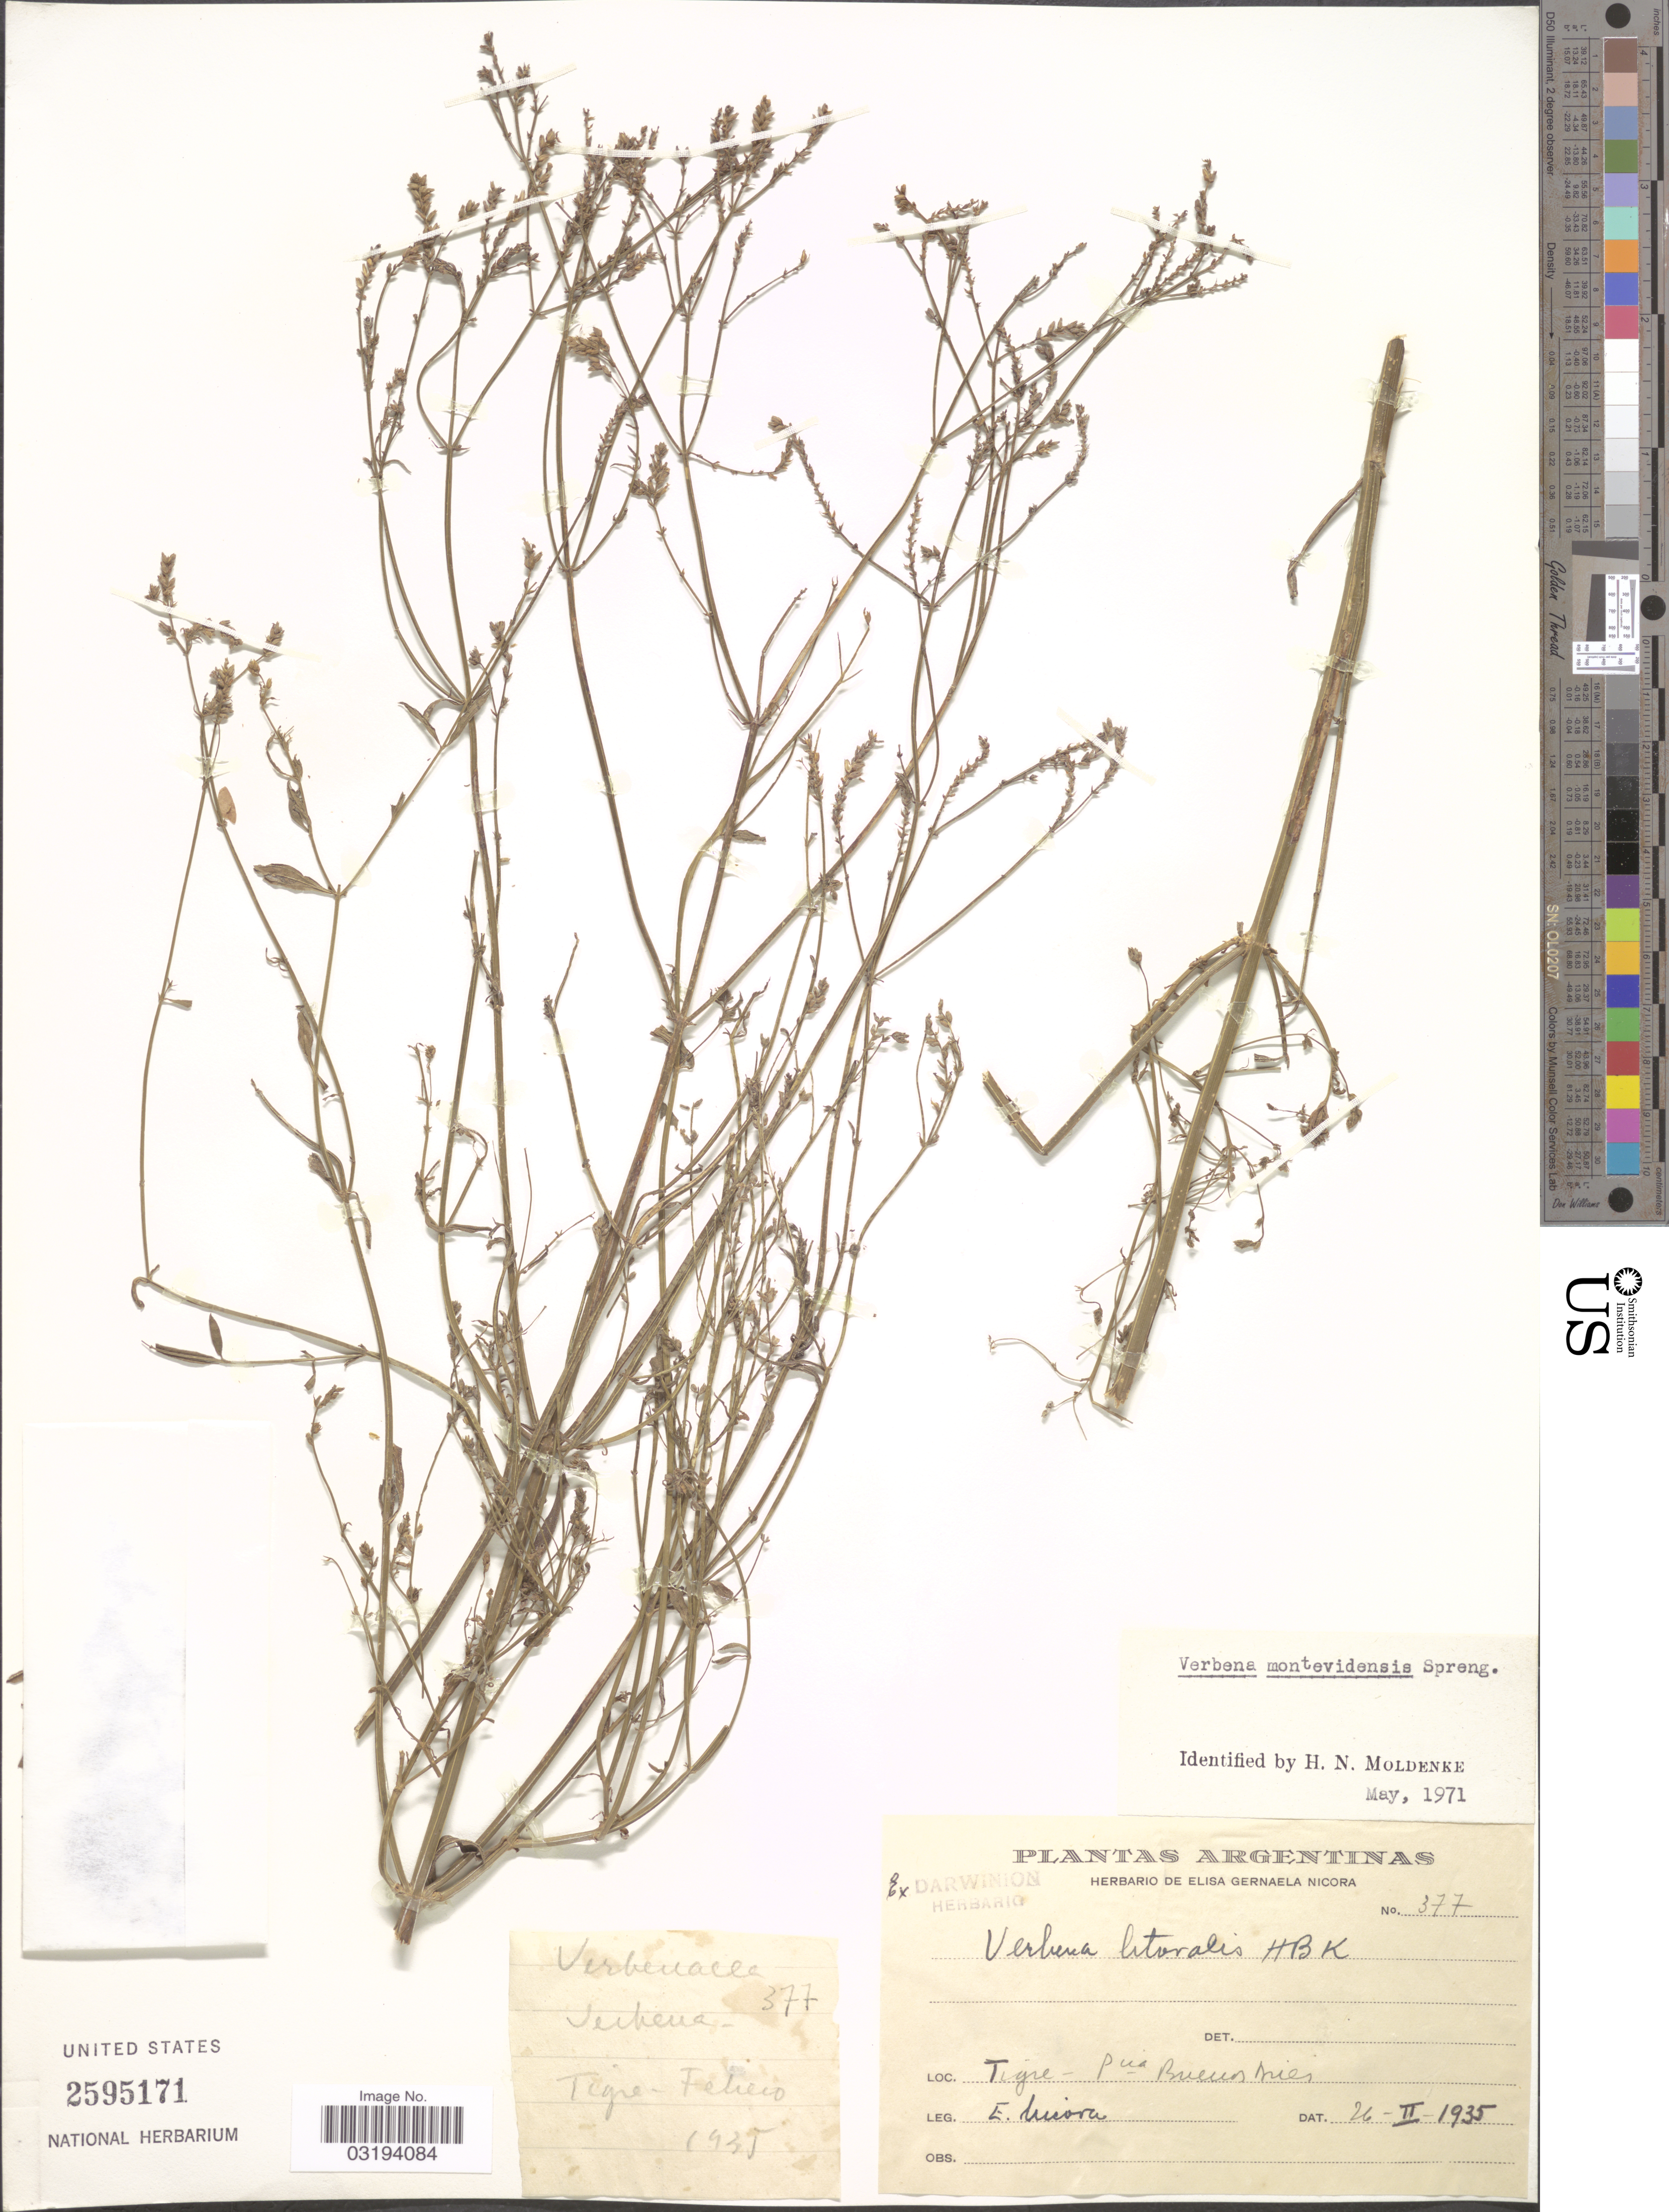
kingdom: Plantae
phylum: Tracheophyta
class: Magnoliopsida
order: Lamiales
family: Verbenaceae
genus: Verbena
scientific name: Verbena montevidensis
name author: Spreng.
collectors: E. Nicora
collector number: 377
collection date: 1935-02-26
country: Argentina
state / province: Buenos Aires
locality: Tigre-Pcia Buenos Aires.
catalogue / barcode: US 2595171